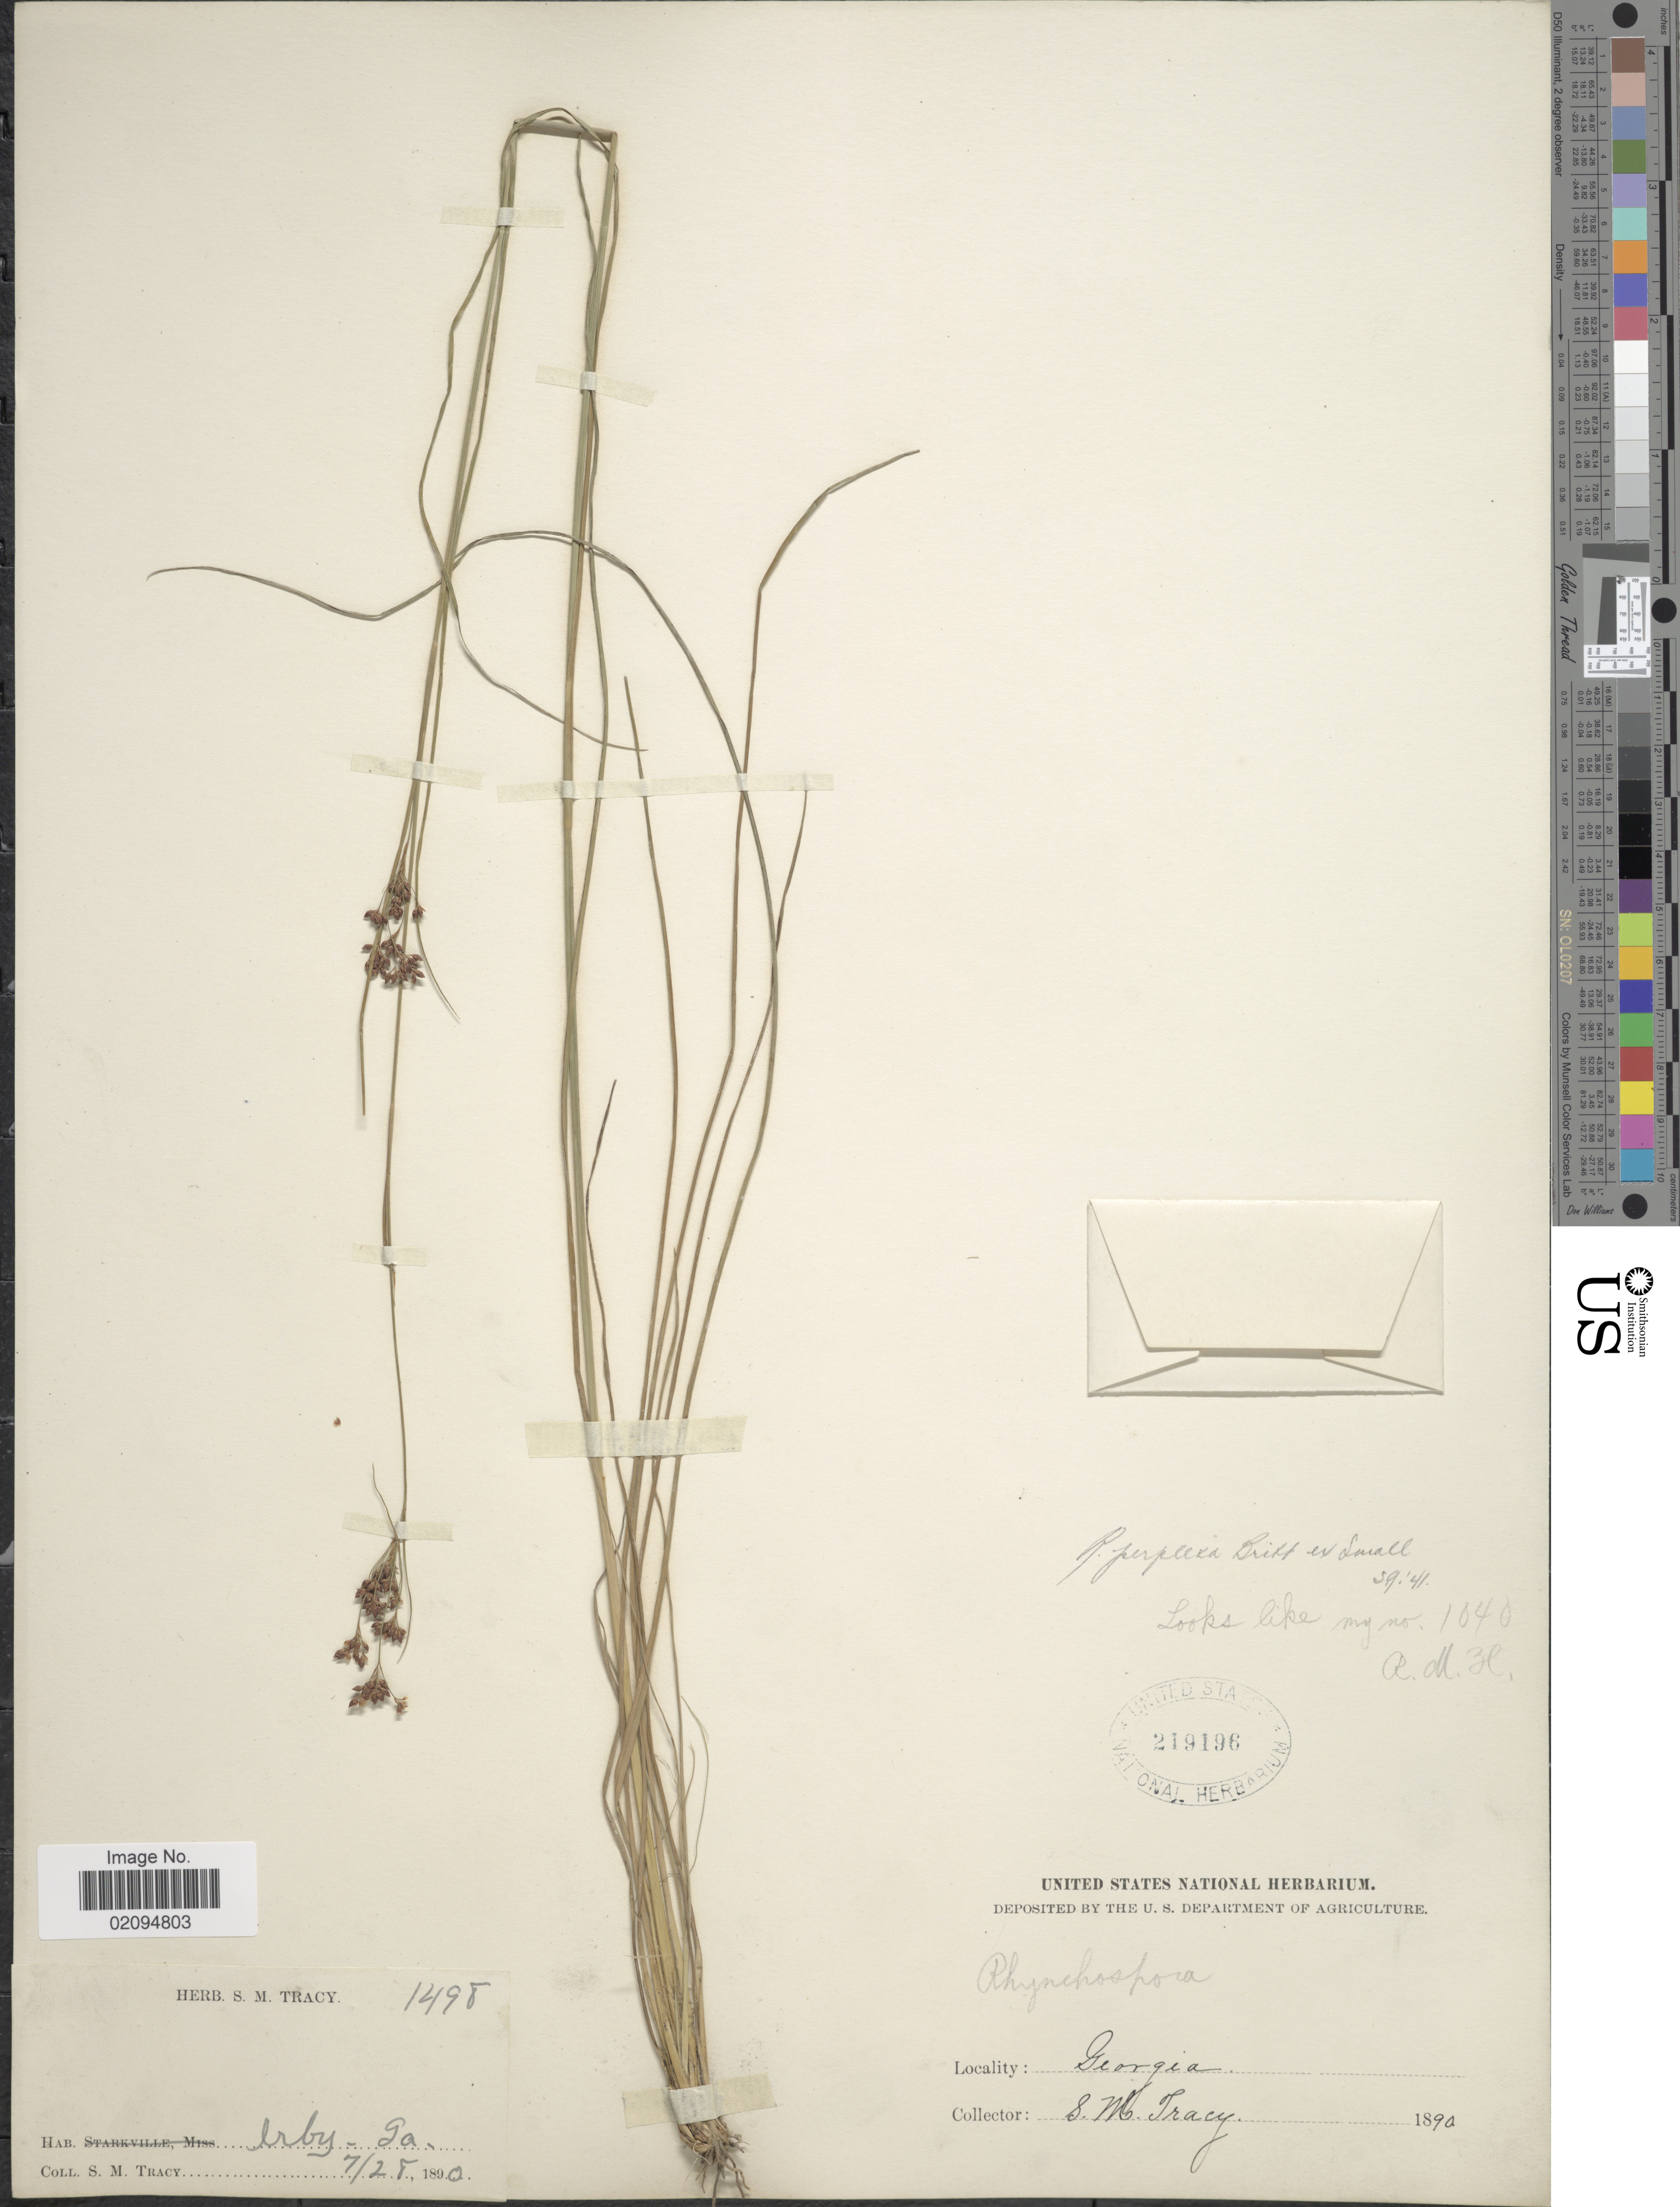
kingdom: Plantae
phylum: Tracheophyta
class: Liliopsida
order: Poales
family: Cyperaceae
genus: Rhynchospora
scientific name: Rhynchospora perplexa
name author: Britton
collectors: S. M. Tracy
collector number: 1498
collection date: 1890-07-28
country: United States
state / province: Georgia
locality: Irby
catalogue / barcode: US 219196